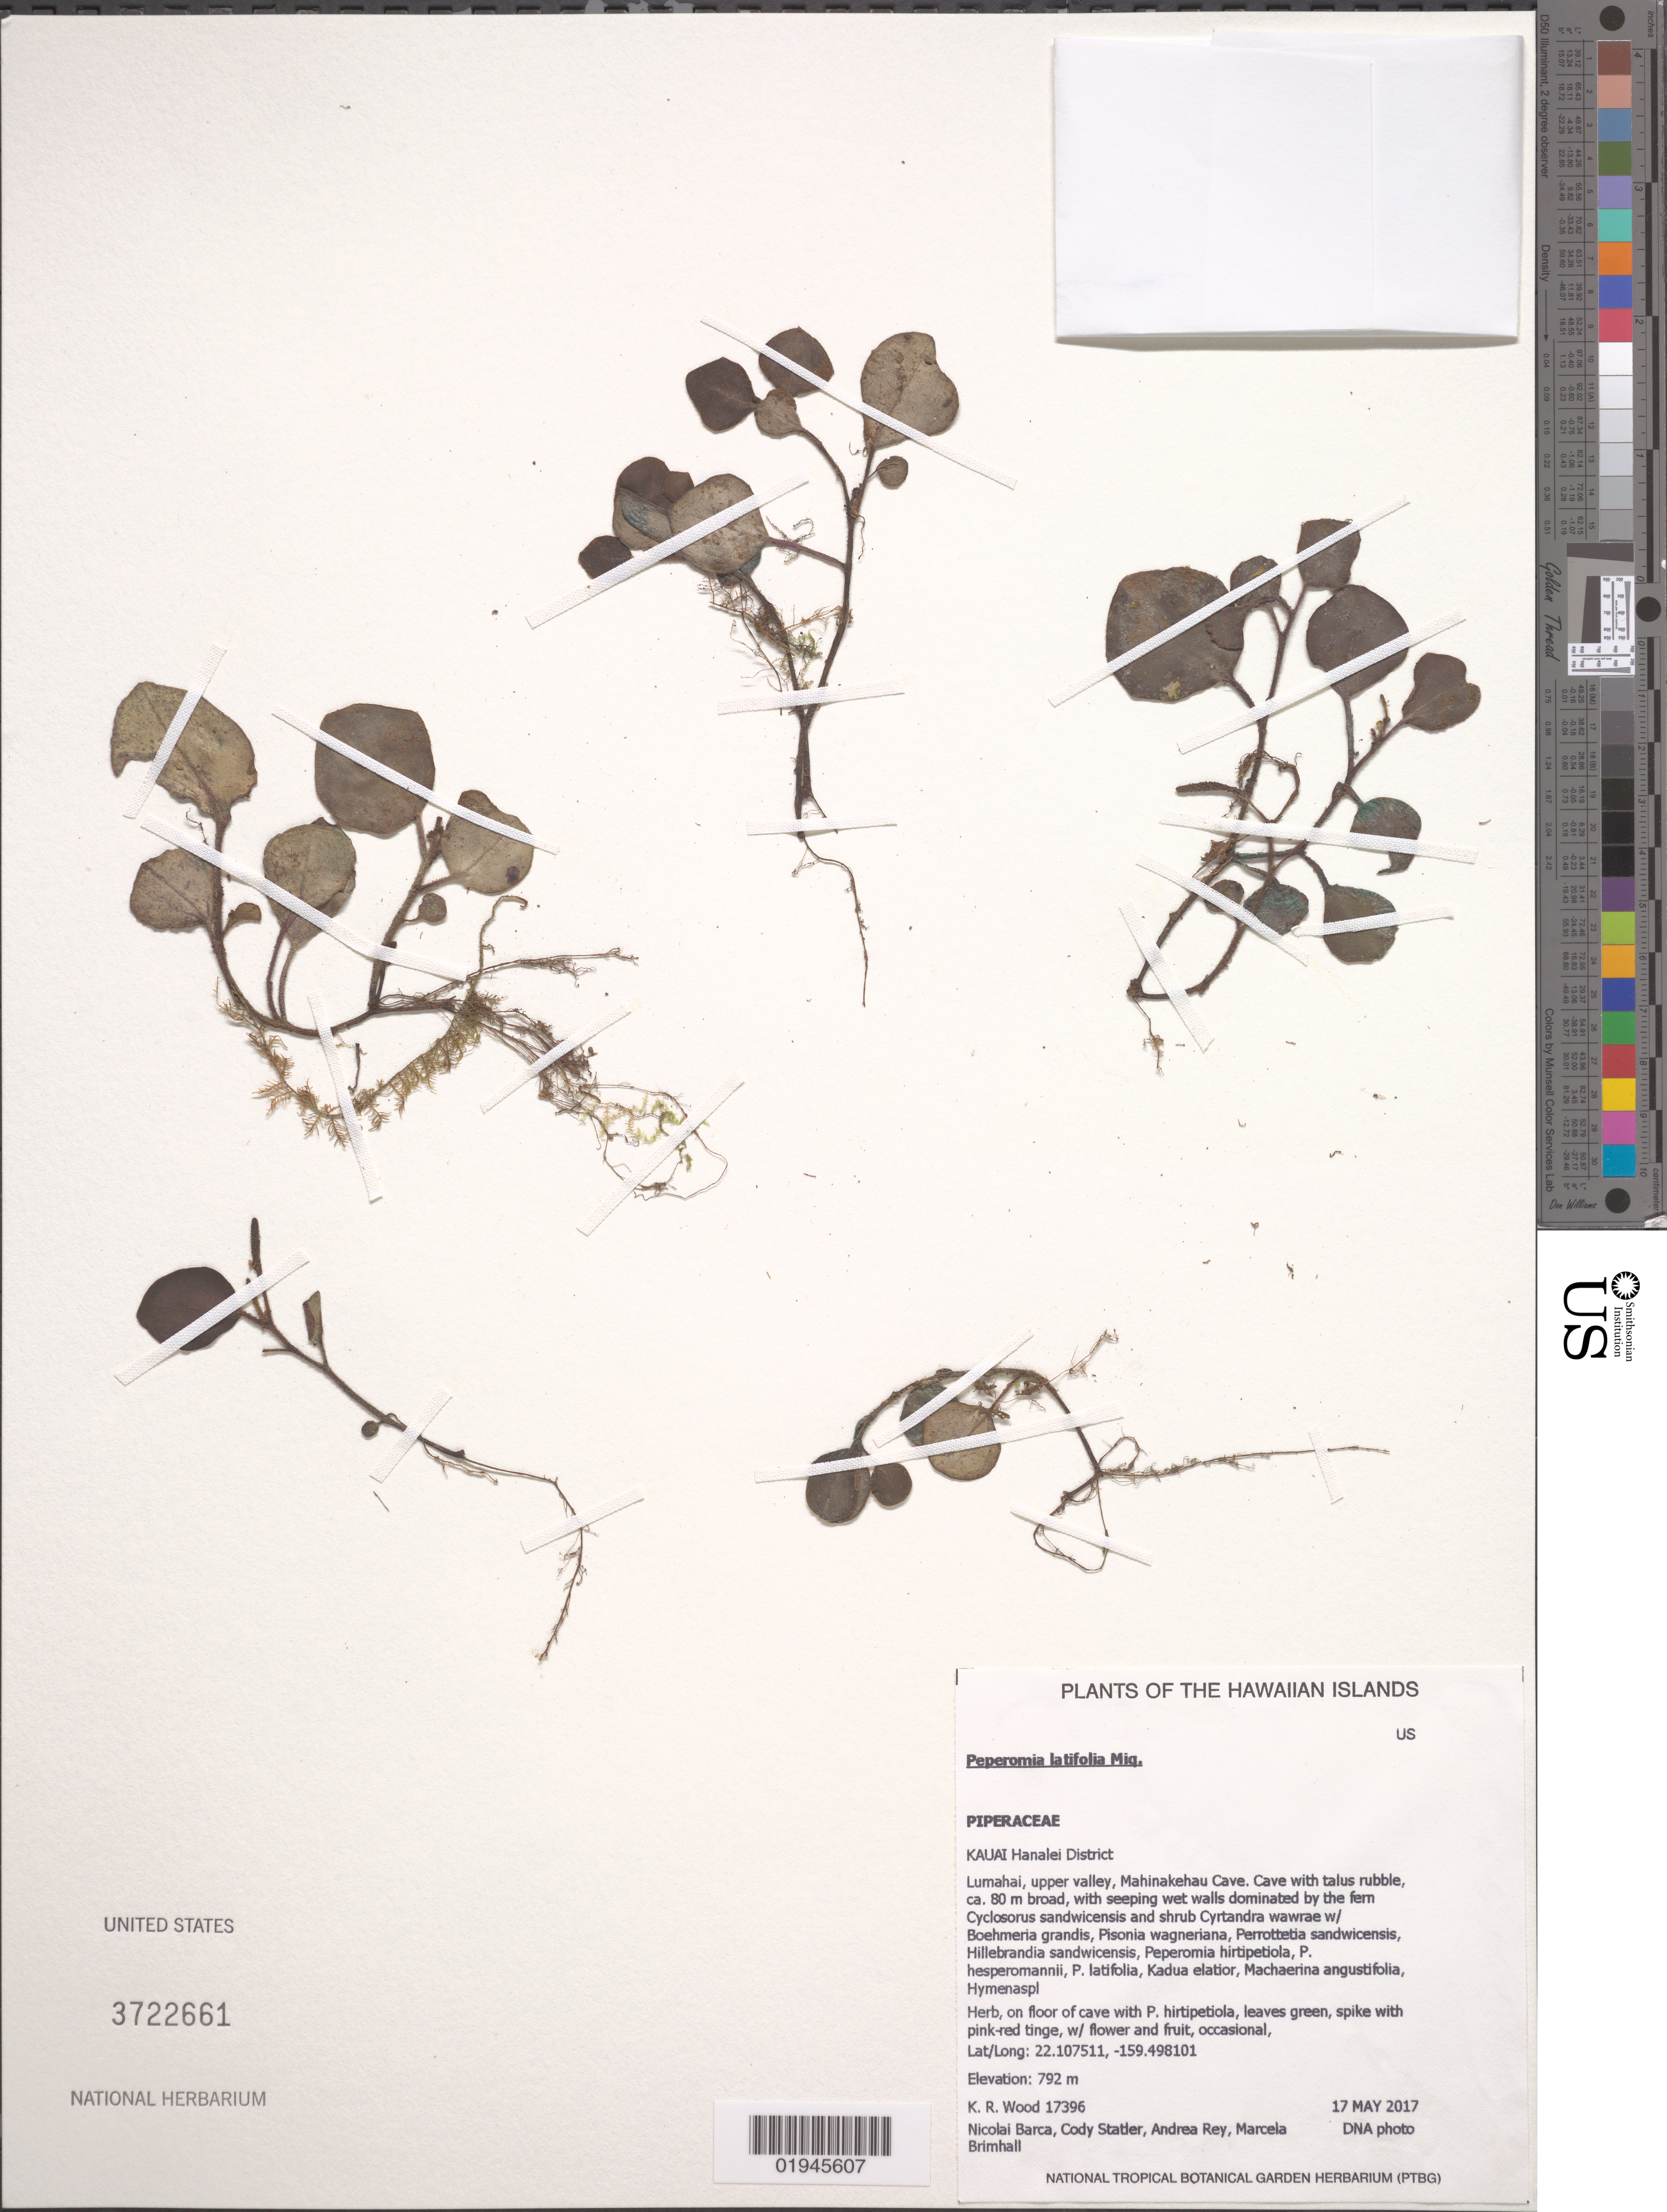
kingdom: Plantae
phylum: Tracheophyta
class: Magnoliopsida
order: Piperales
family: Piperaceae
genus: Peperomia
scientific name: Peperomia latifolia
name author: Miq.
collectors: K. R. Wood, N. Barca, C. Statler, A. Rey & M. Brimhall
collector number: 17396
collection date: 2017-05-17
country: United States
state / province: Hawaii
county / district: Kauai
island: Kaua'i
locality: Hanalei District, Lumahai, upper valley, Mahinakehau Cave.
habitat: Cave with seeping wet walls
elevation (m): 792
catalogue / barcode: US 3722661